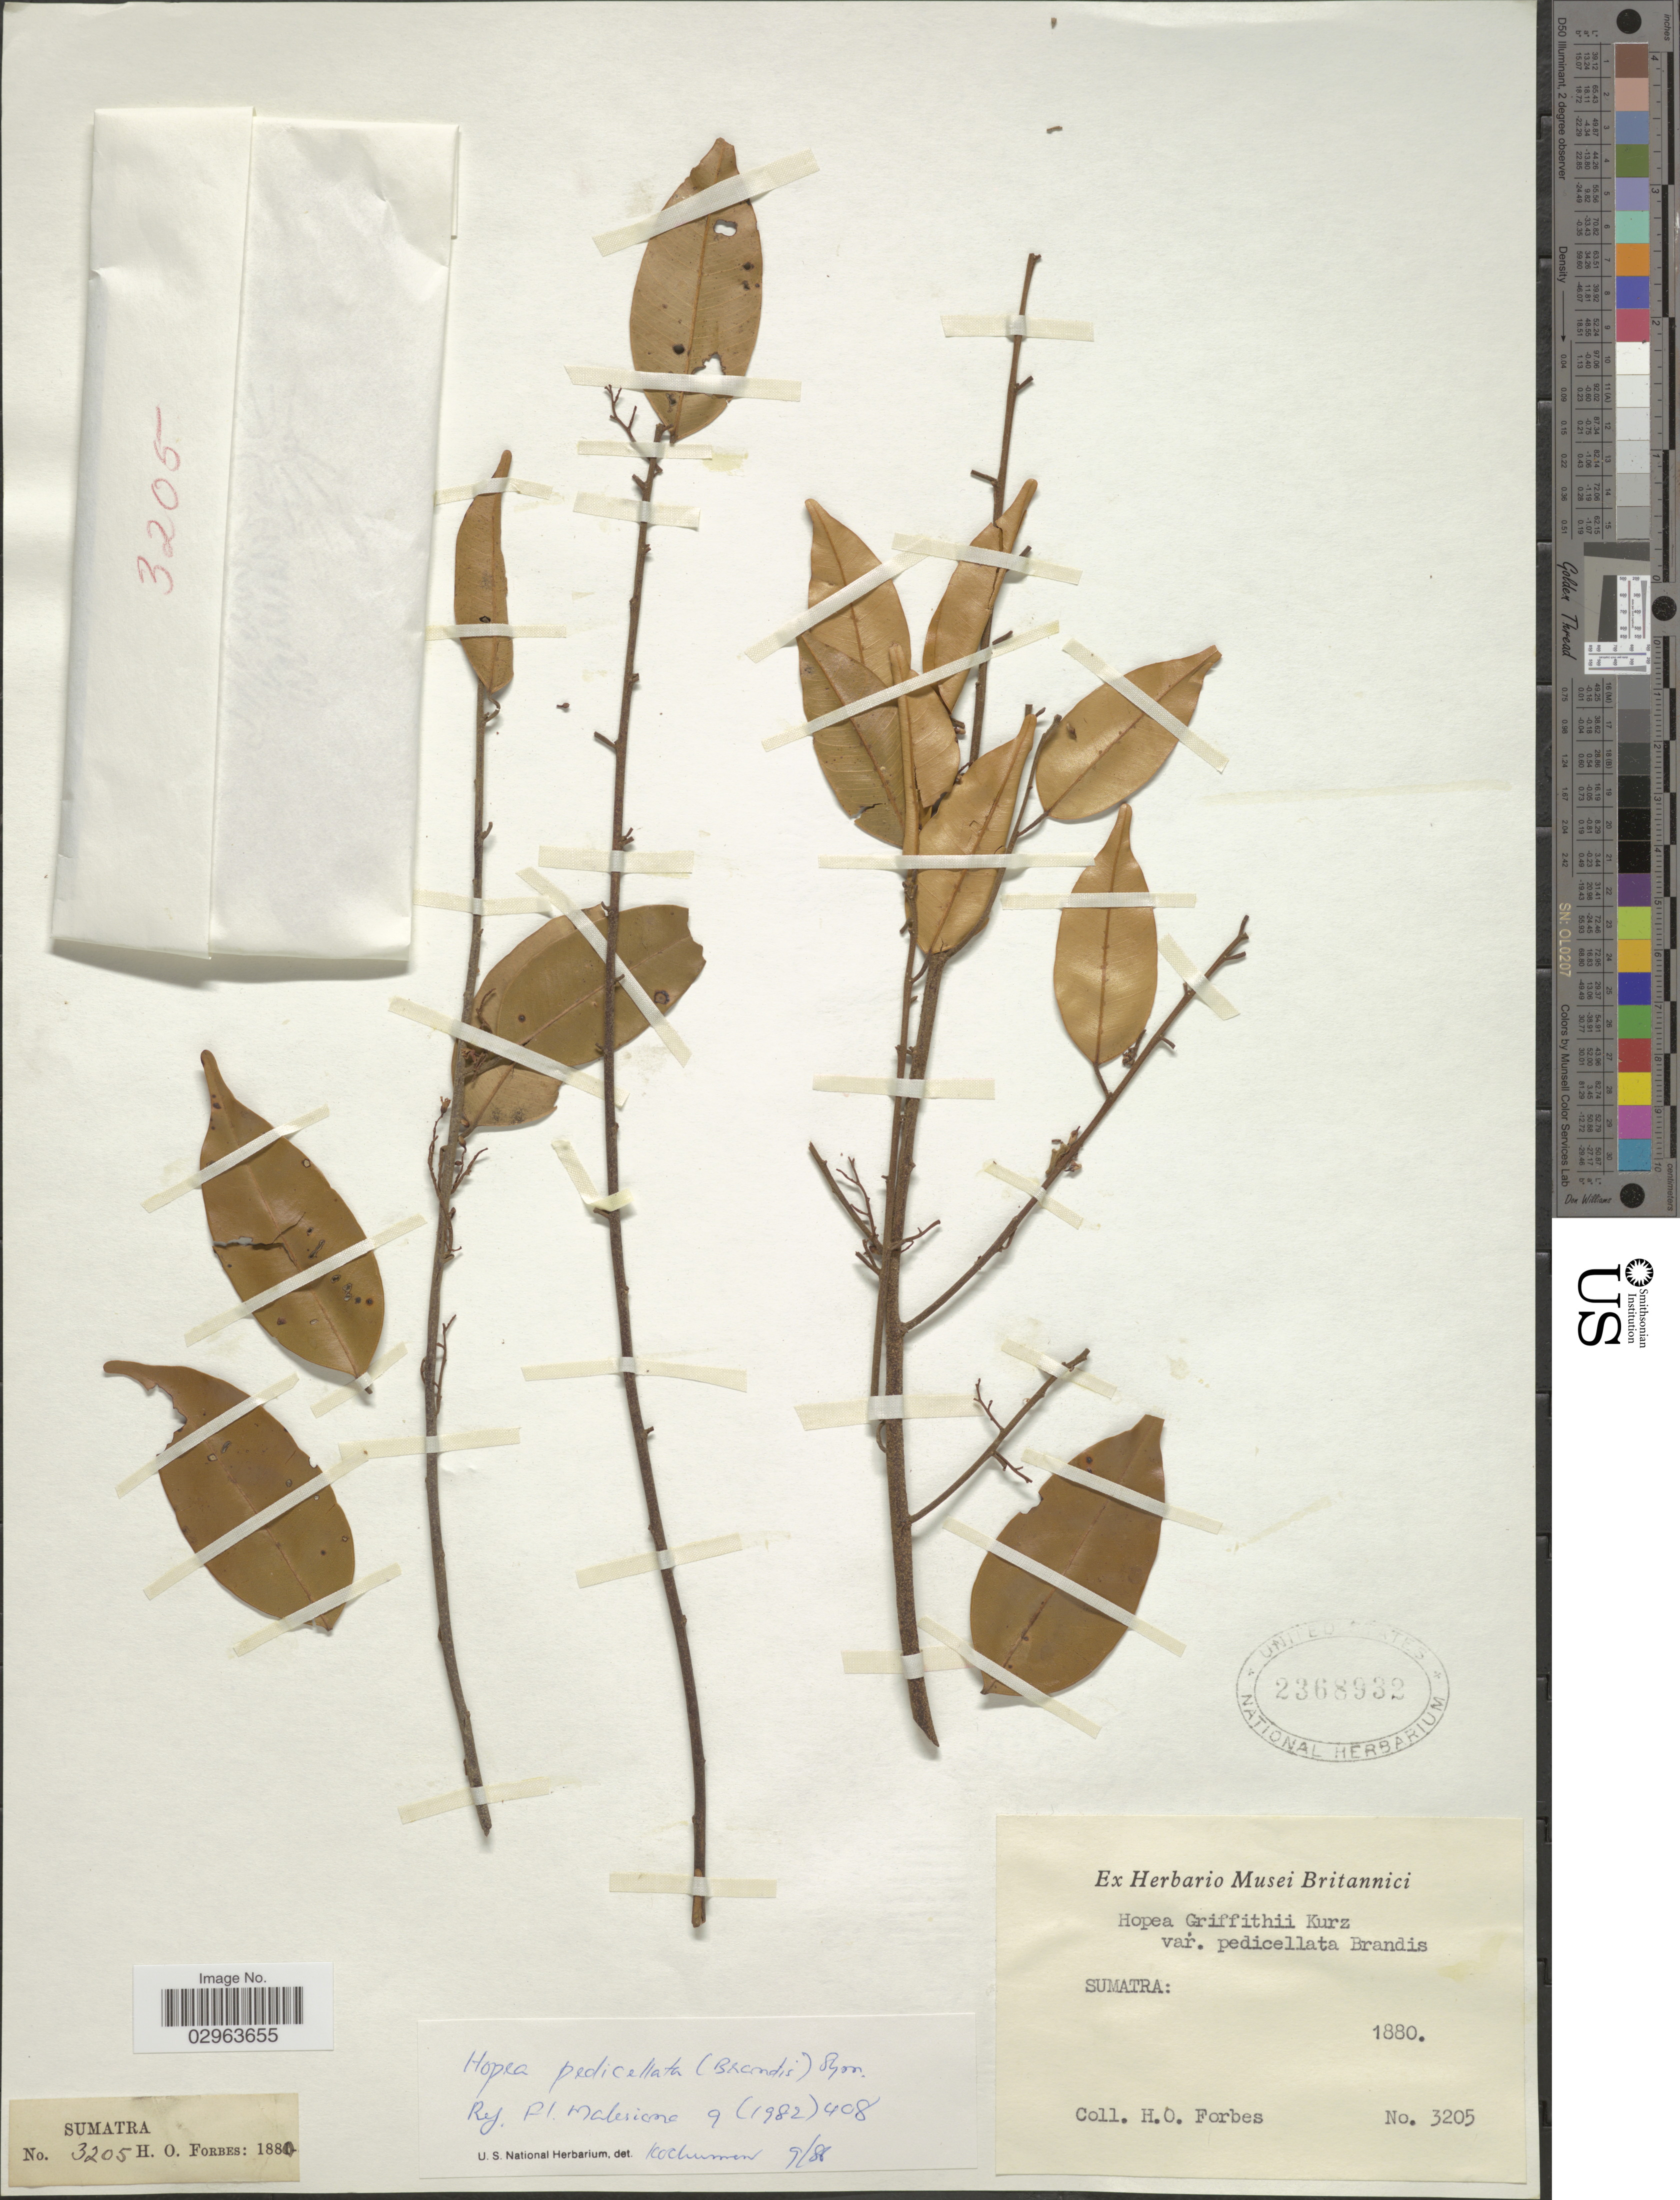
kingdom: Plantae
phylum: Tracheophyta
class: Magnoliopsida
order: Malvales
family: Dipterocarpaceae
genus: Hopea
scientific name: Hopea pedicellata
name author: (Brandis) Symington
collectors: H. O. Forbes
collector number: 3205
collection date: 1880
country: Indonesia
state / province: Sumatra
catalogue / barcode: US 2368932